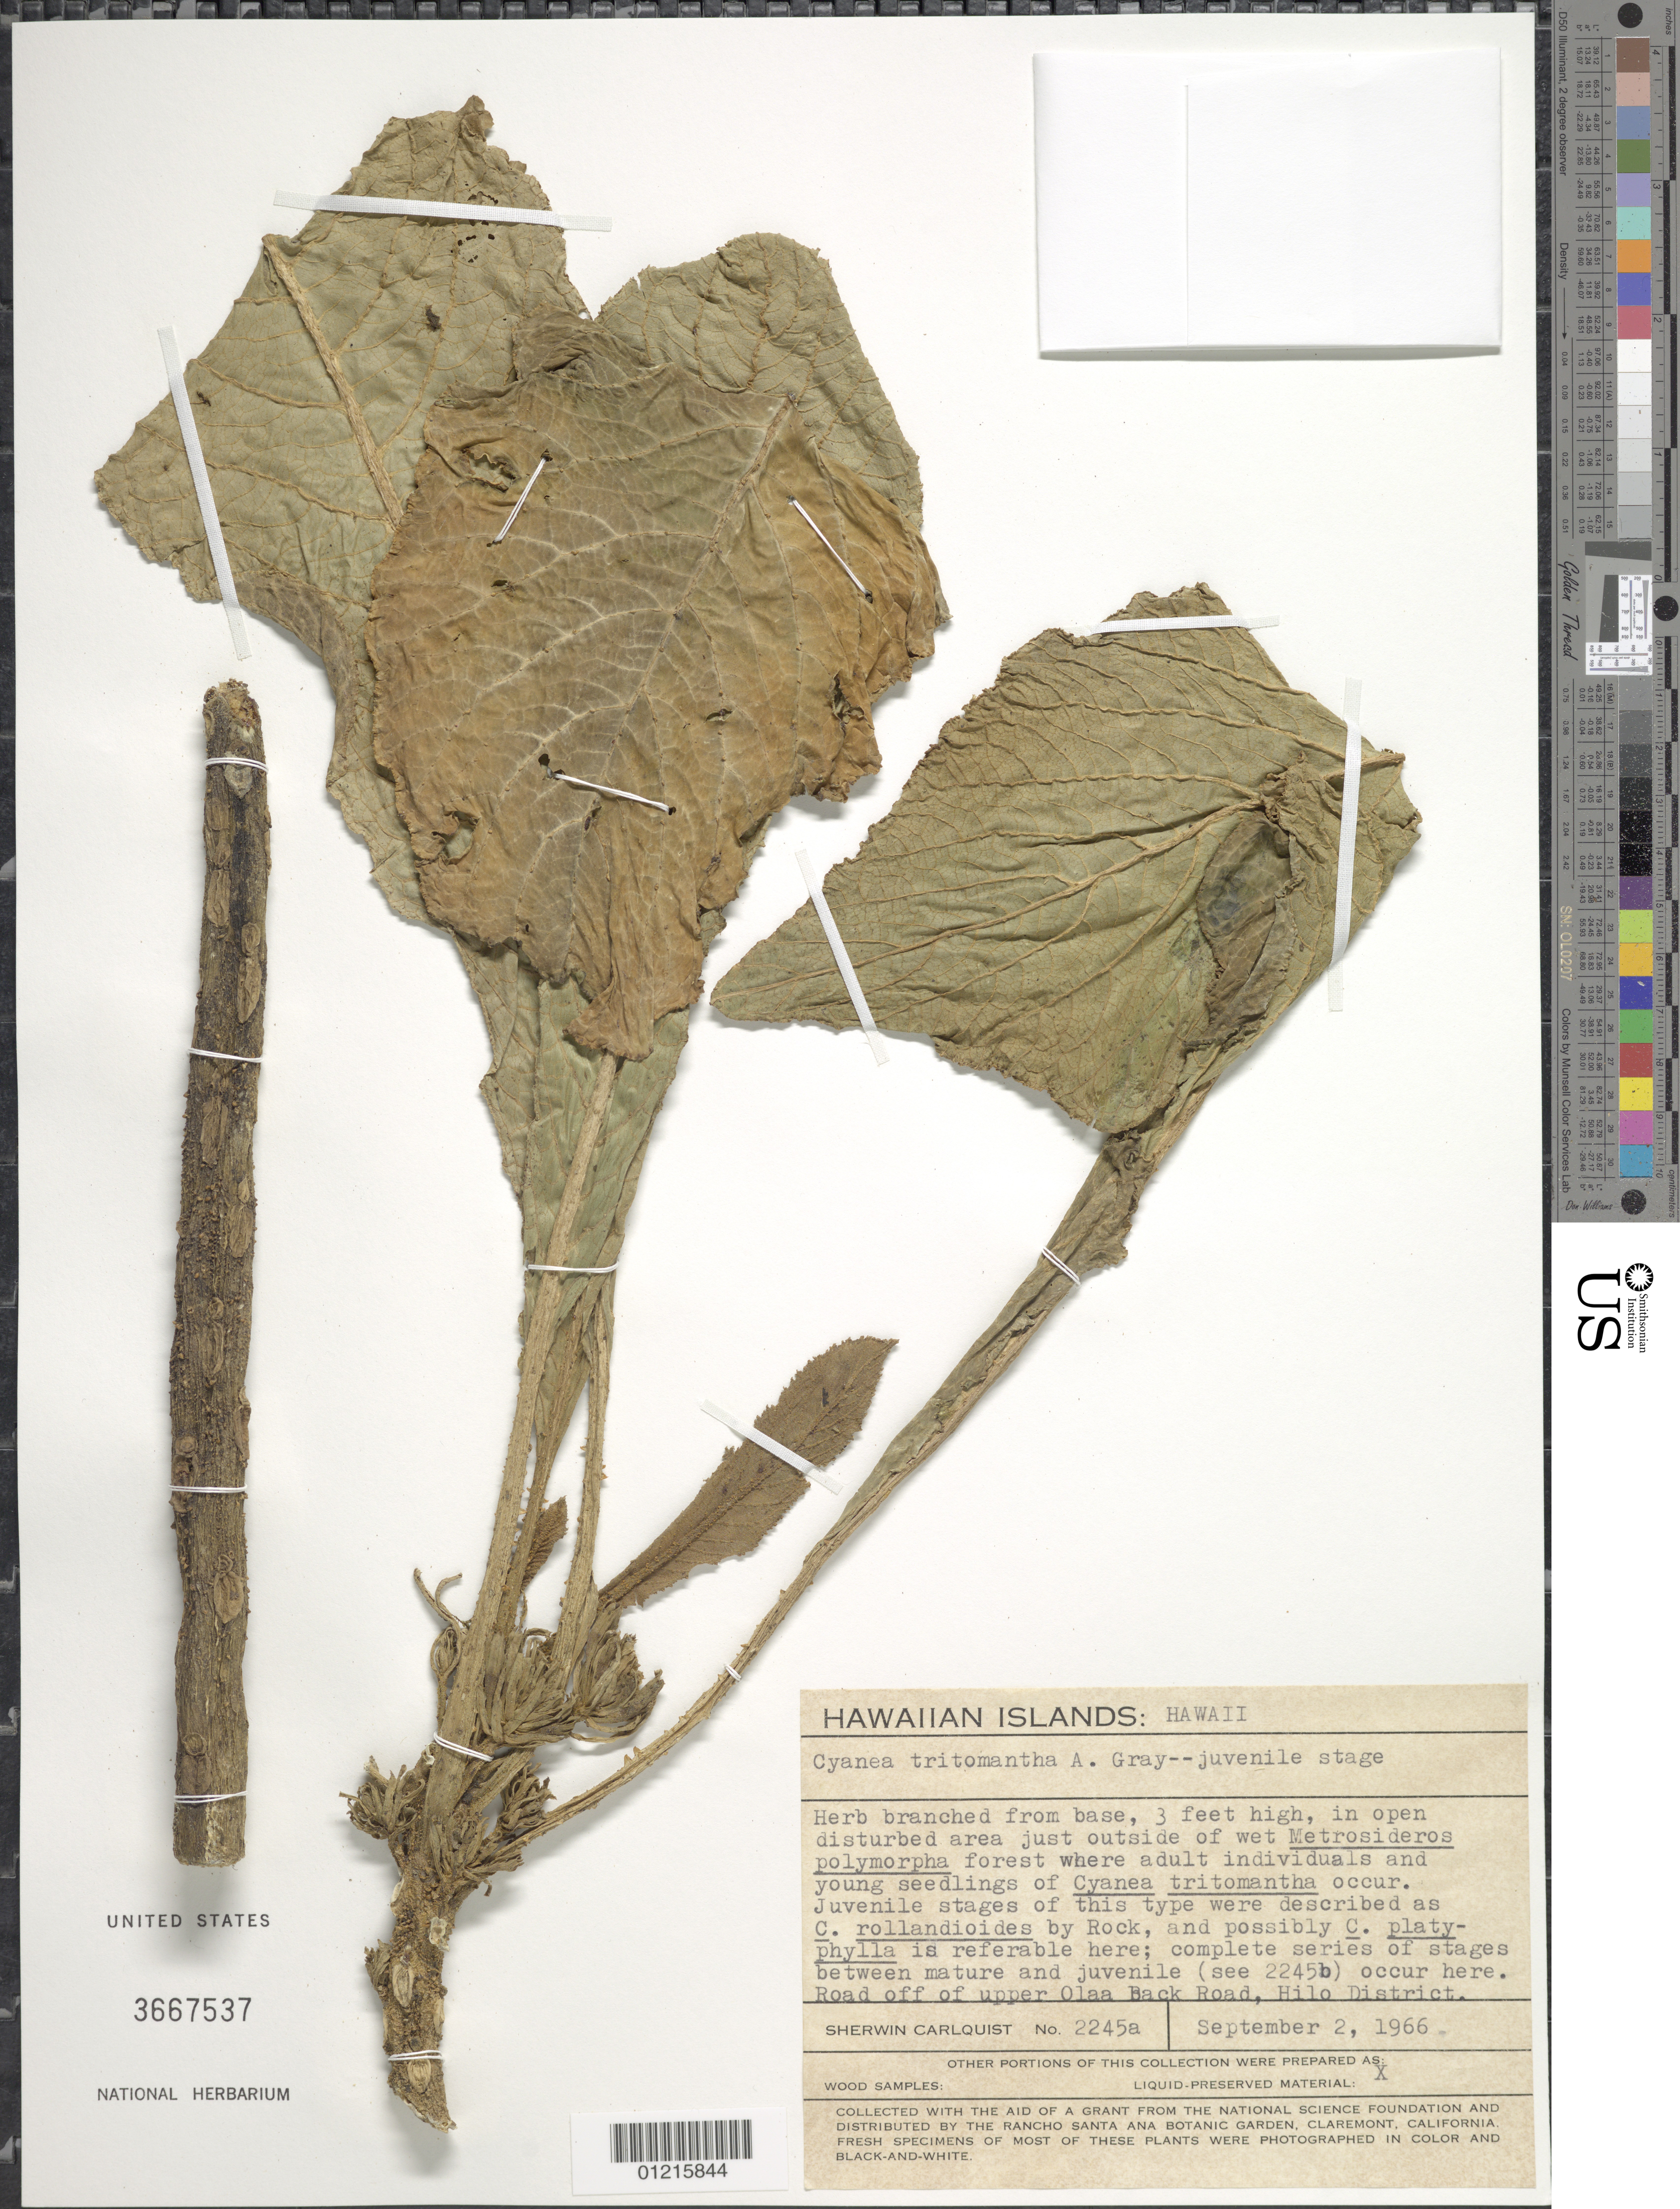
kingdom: Plantae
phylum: Tracheophyta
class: Magnoliopsida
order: Asterales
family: Campanulaceae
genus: Cyanea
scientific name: Cyanea tritomantha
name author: A. Gray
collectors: S. Carlquist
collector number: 2245a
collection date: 1966-09-02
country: United States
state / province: Hawaii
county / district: Hawaii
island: Hawaii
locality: Hilo District, road off of upper Olaa Back Road.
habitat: Open disturbed area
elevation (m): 610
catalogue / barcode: US 3667537